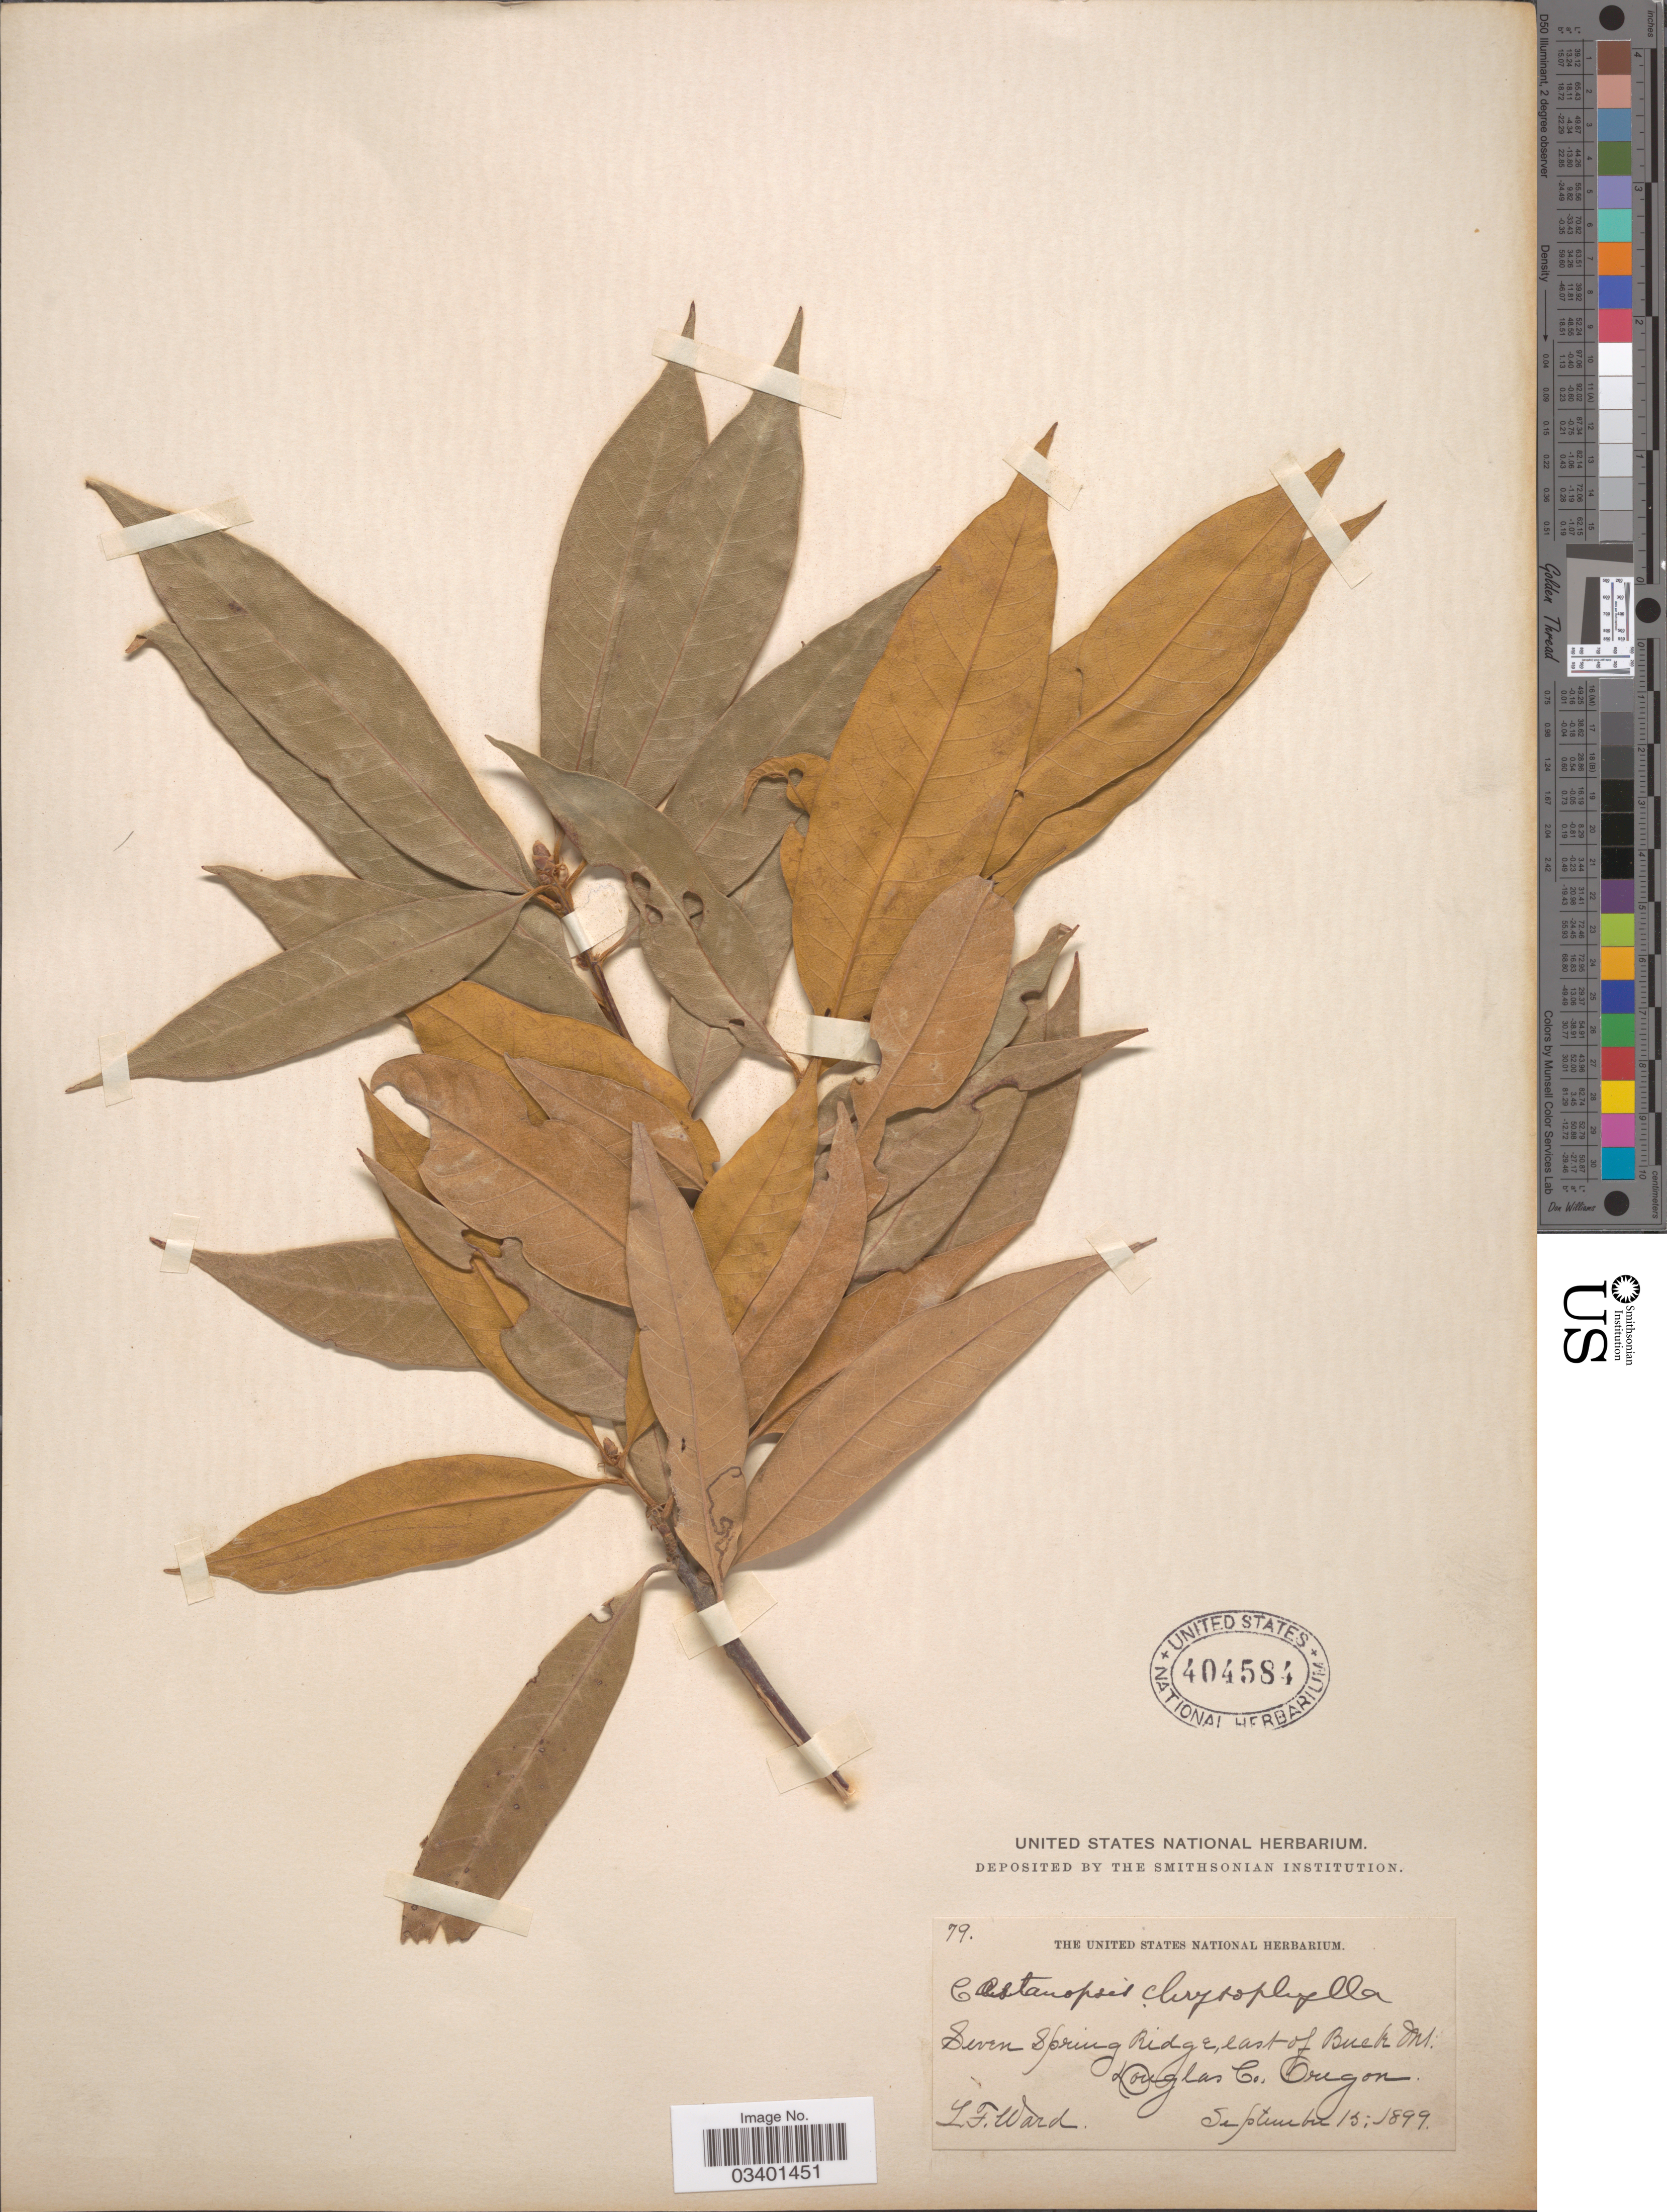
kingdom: Plantae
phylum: Tracheophyta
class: Magnoliopsida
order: Fagales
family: Fagaceae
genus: Chrysolepis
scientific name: Chrysolepis chrysophylla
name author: (Douglas ex Hook.) Hjelmq.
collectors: L. Ward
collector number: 79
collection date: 1899-09-15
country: United States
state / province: Oregon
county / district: Douglas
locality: Seven Spring Ridge, east of Buck Mt. Douglas Co.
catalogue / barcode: US 404584